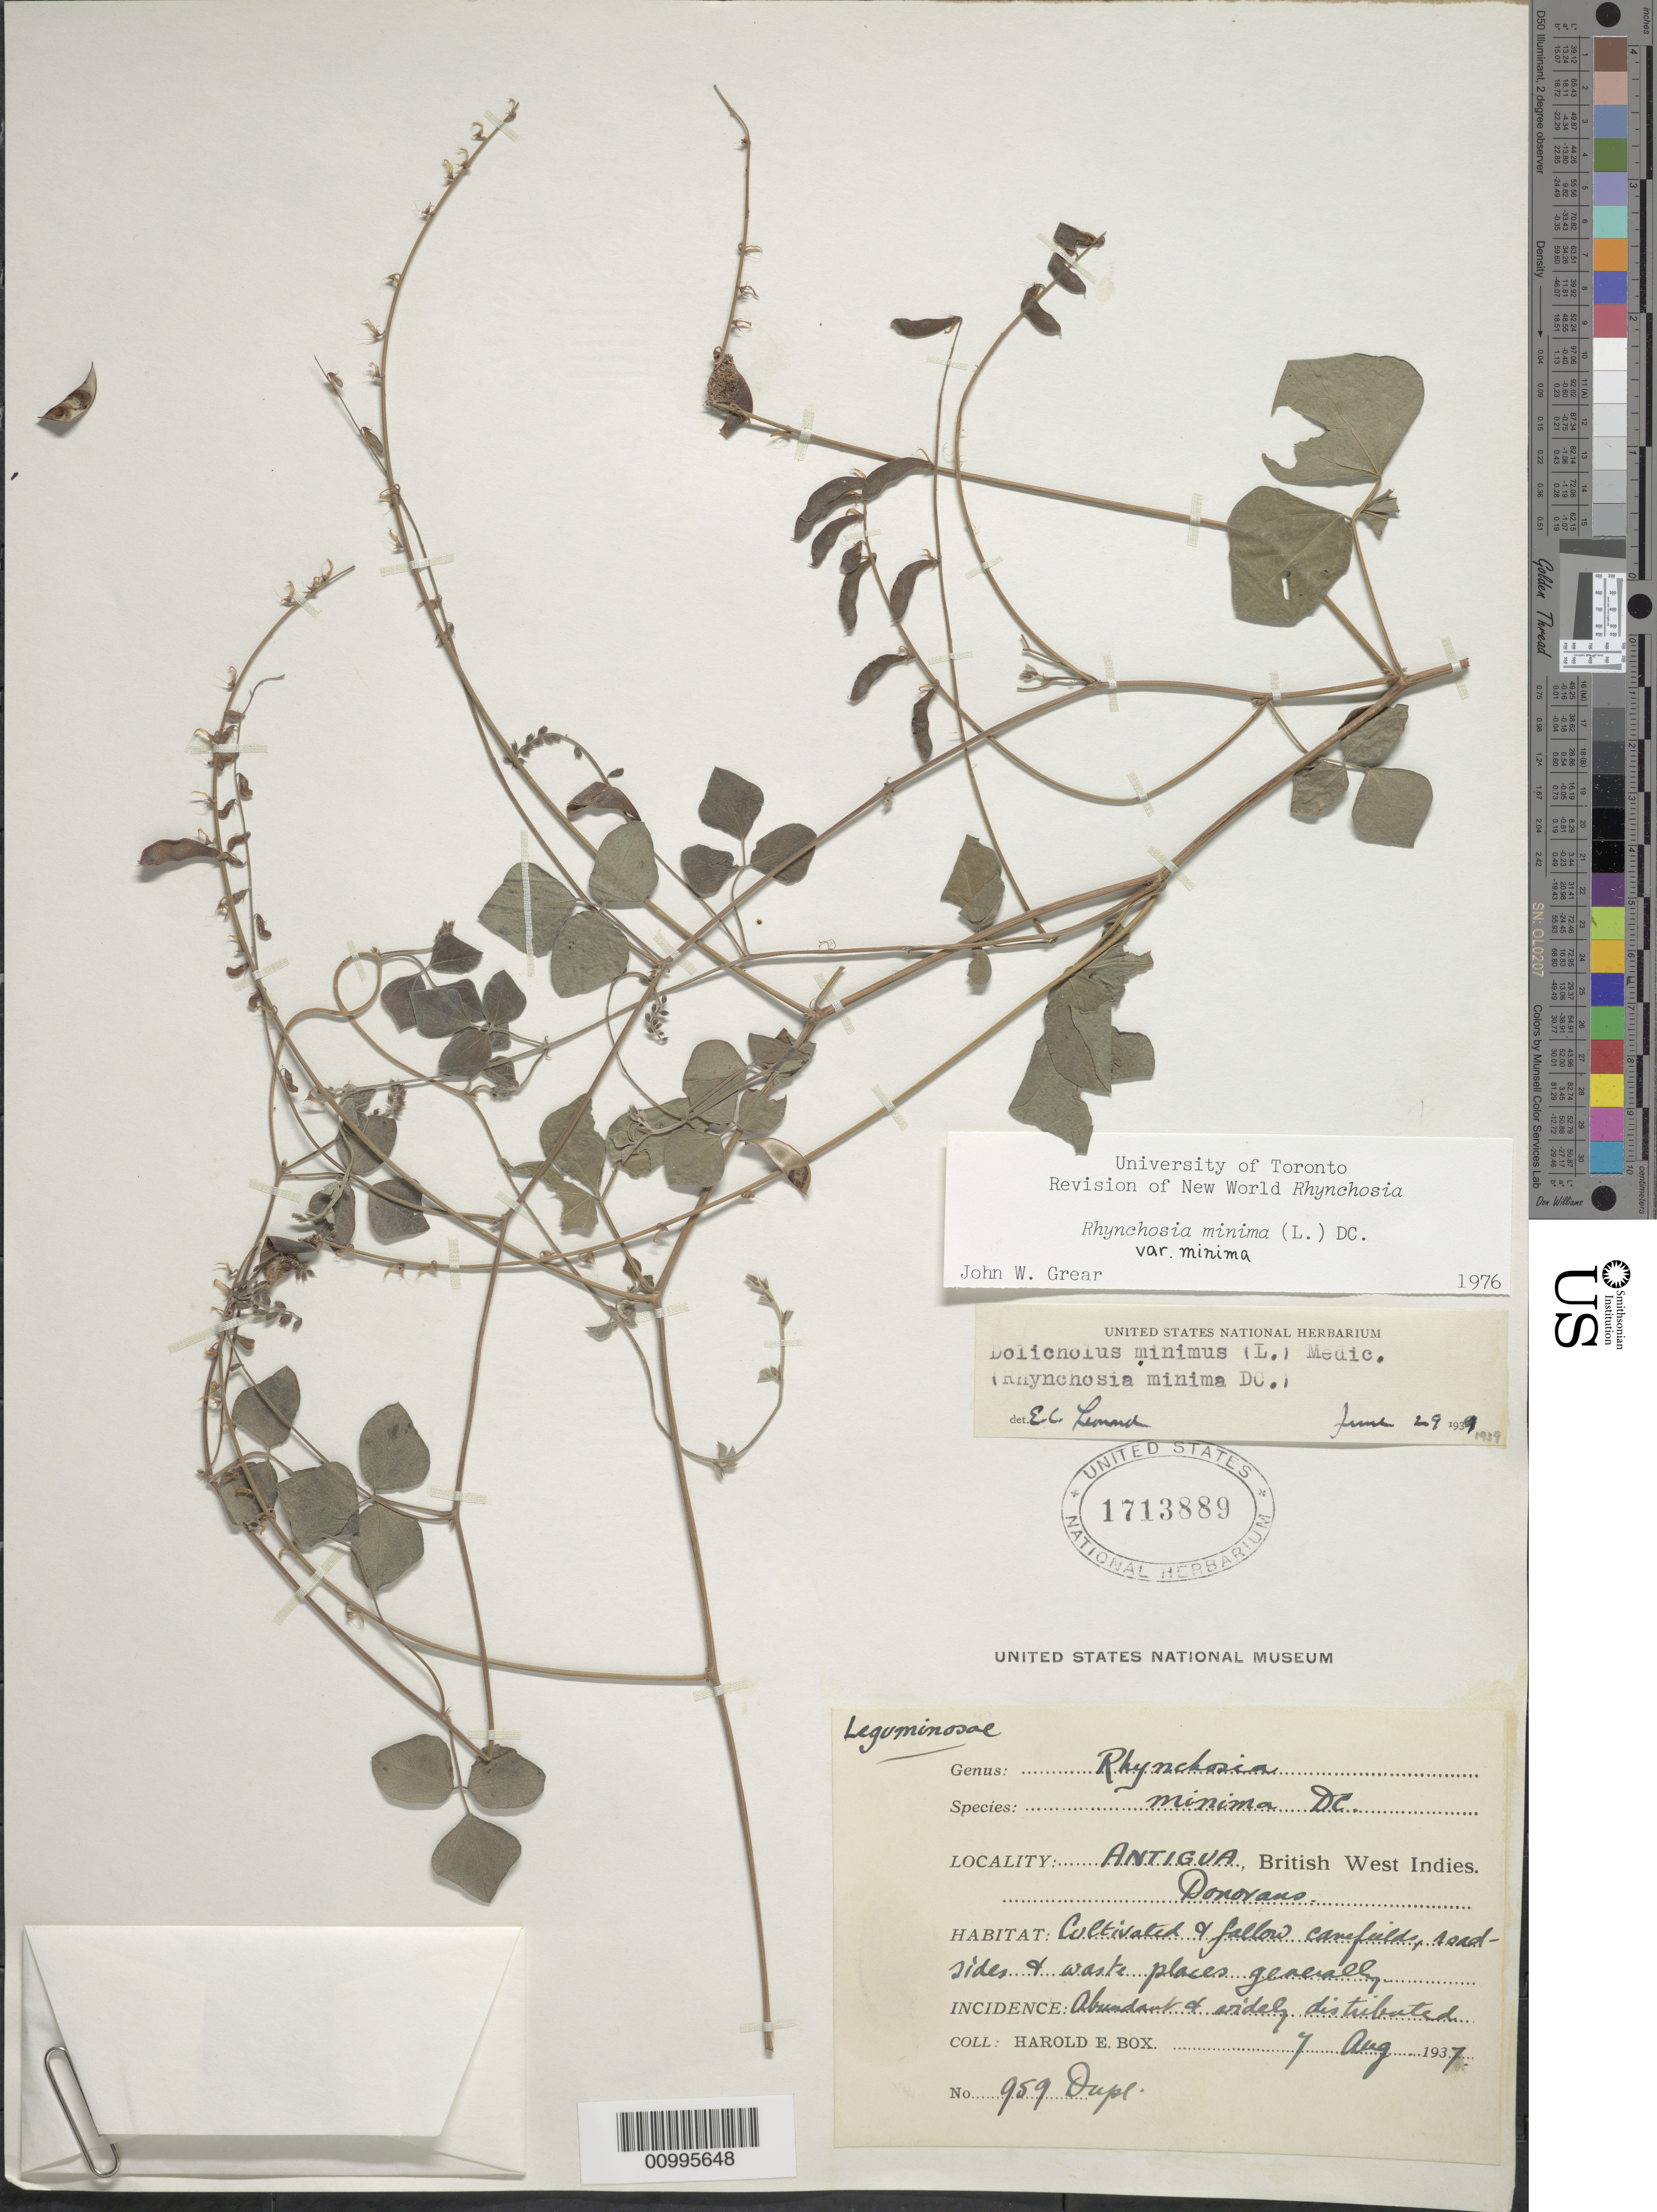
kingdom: Plantae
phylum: Tracheophyta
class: Magnoliopsida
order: Fabales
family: Fabaceae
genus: Rhynchosia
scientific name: Rhynchosia minima var. minima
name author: (L.) DC.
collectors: H. E. Box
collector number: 959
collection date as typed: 01 Aug 1937 or 07 Aug 1937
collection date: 1937-08-01 or 1937-08-07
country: Antigua and Barbuda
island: Antigua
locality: Donovans. Fallow canefield, roadside and waste places generally.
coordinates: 0 N, 0 E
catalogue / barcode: US 1713889